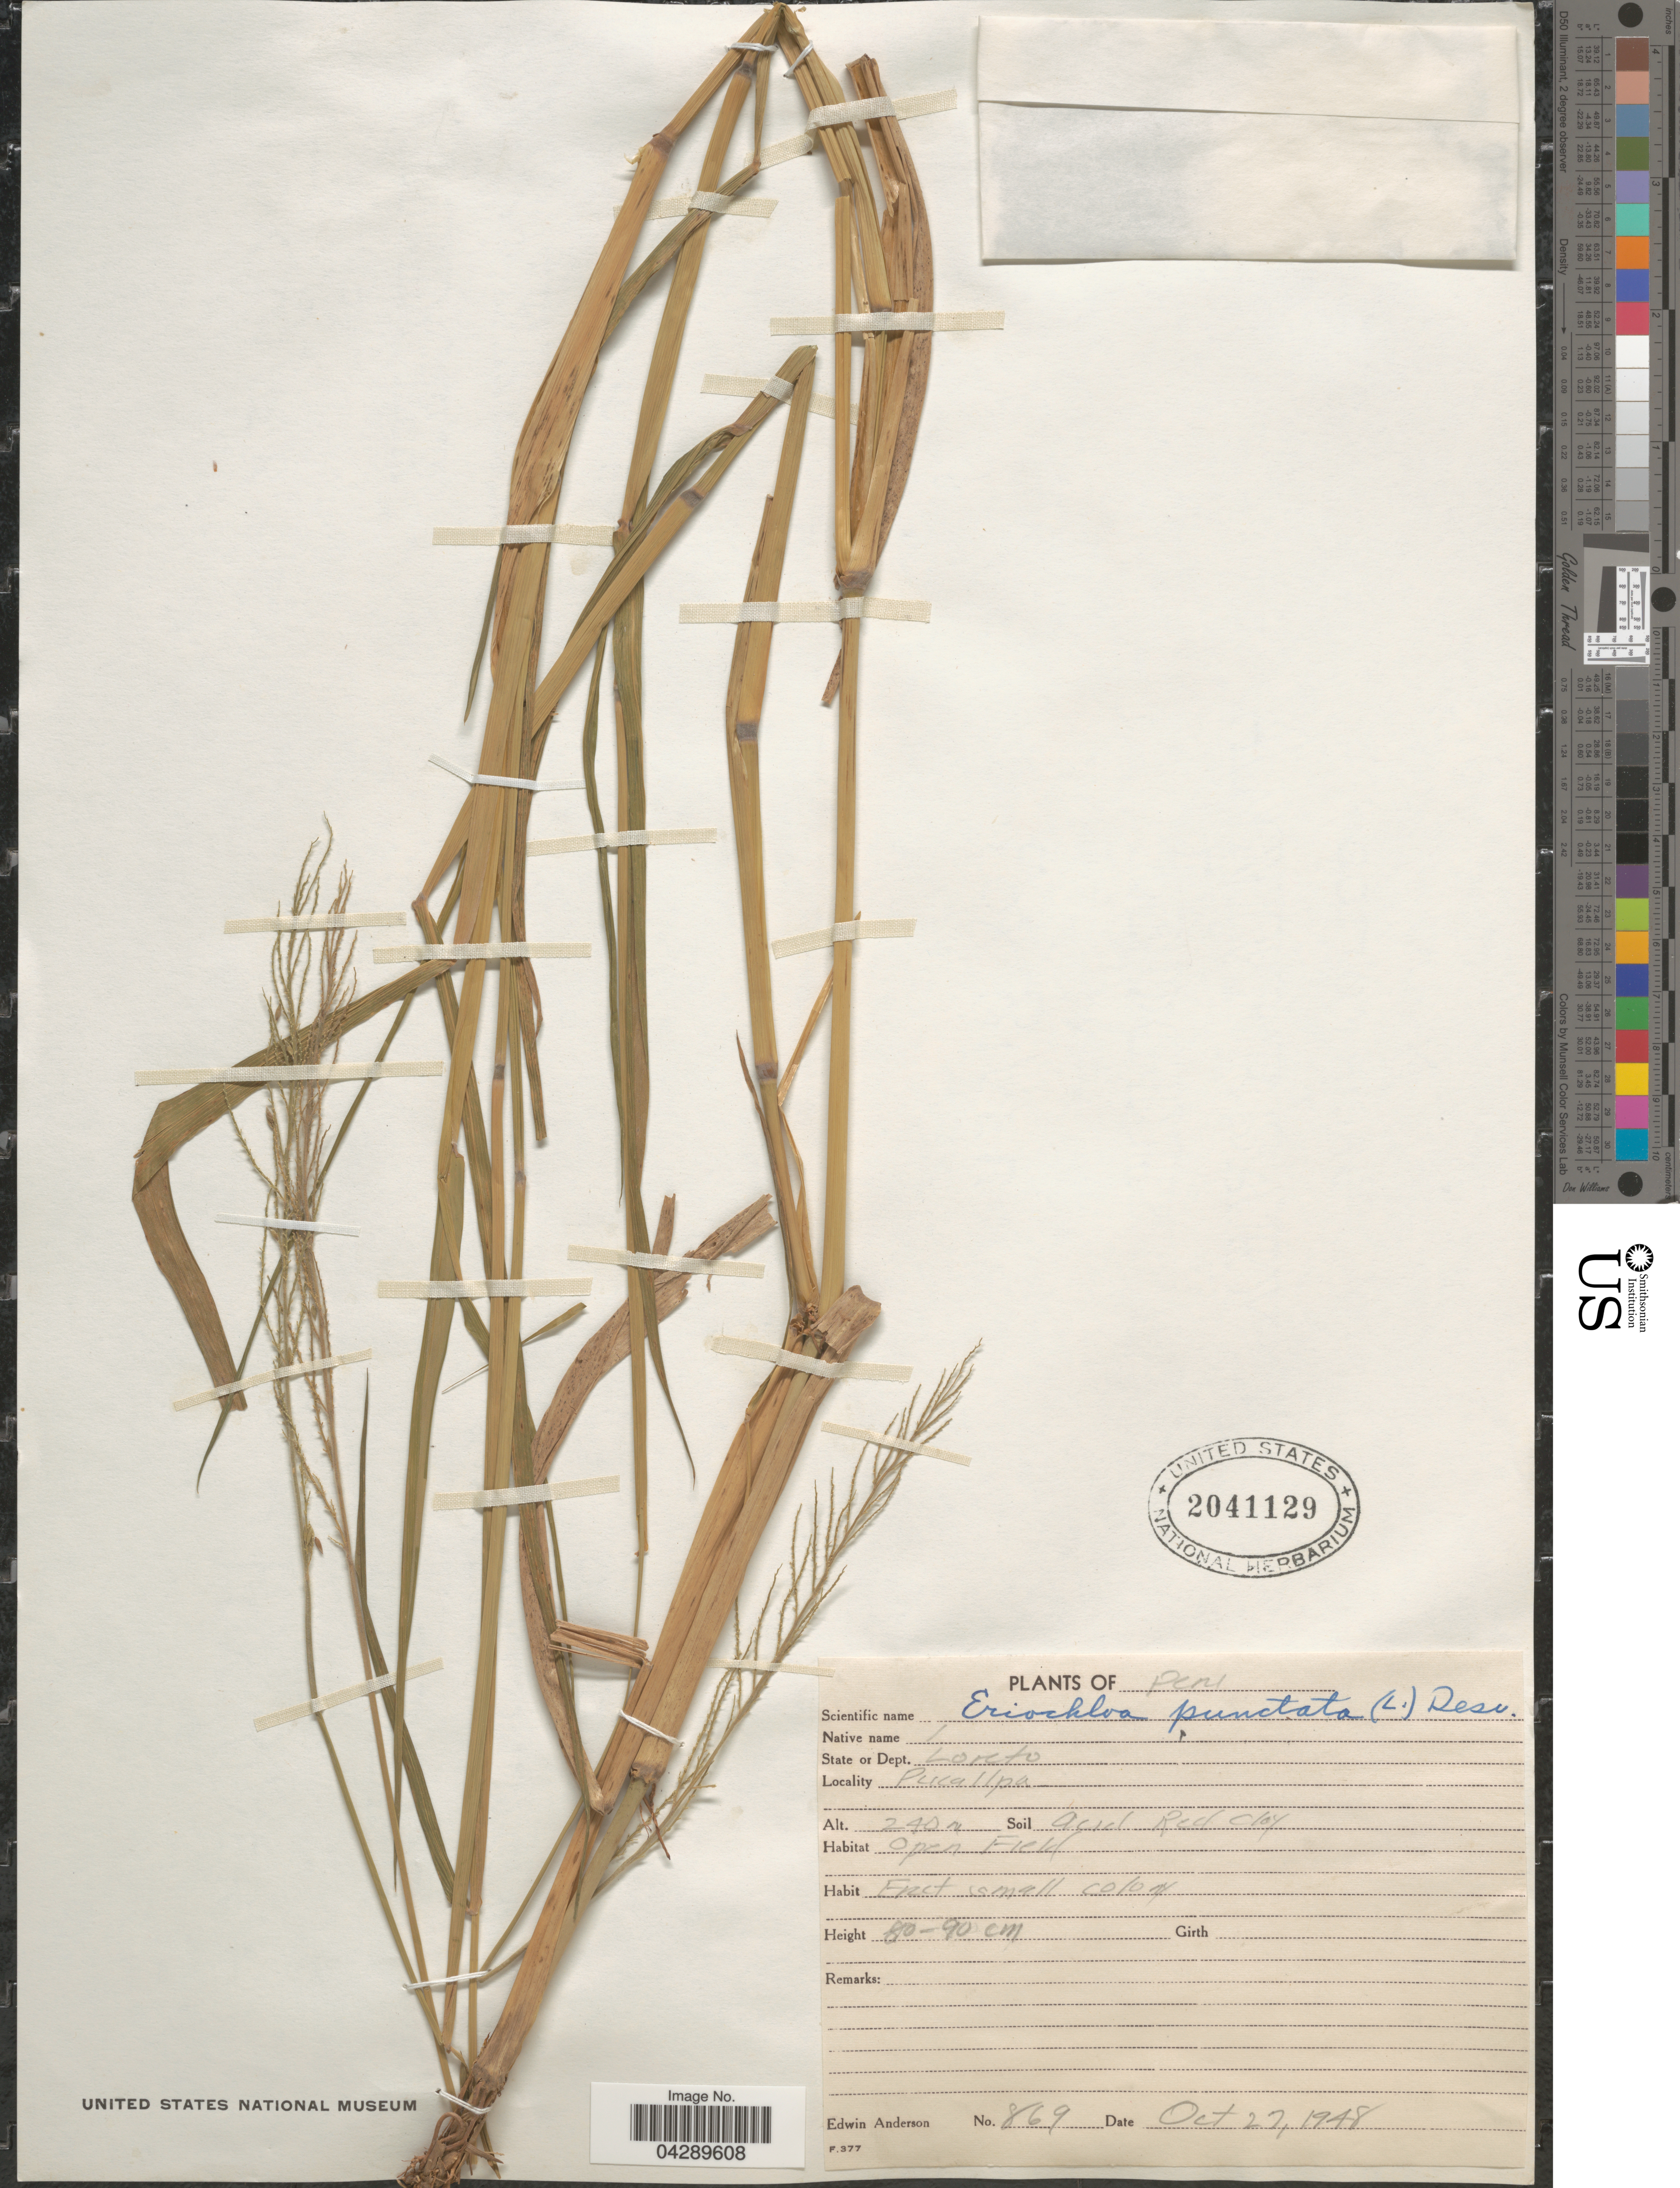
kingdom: Plantae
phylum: Tracheophyta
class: Liliopsida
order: Poales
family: Poaceae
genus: Eriochloa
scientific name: Eriochloa punctata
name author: (L.) Desv. ex Ham.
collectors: E. Anderson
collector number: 869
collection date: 1948-10-27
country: Peru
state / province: Loreto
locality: State or Dept. Loreto. Pucallpa.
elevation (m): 240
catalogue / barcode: US 2041129